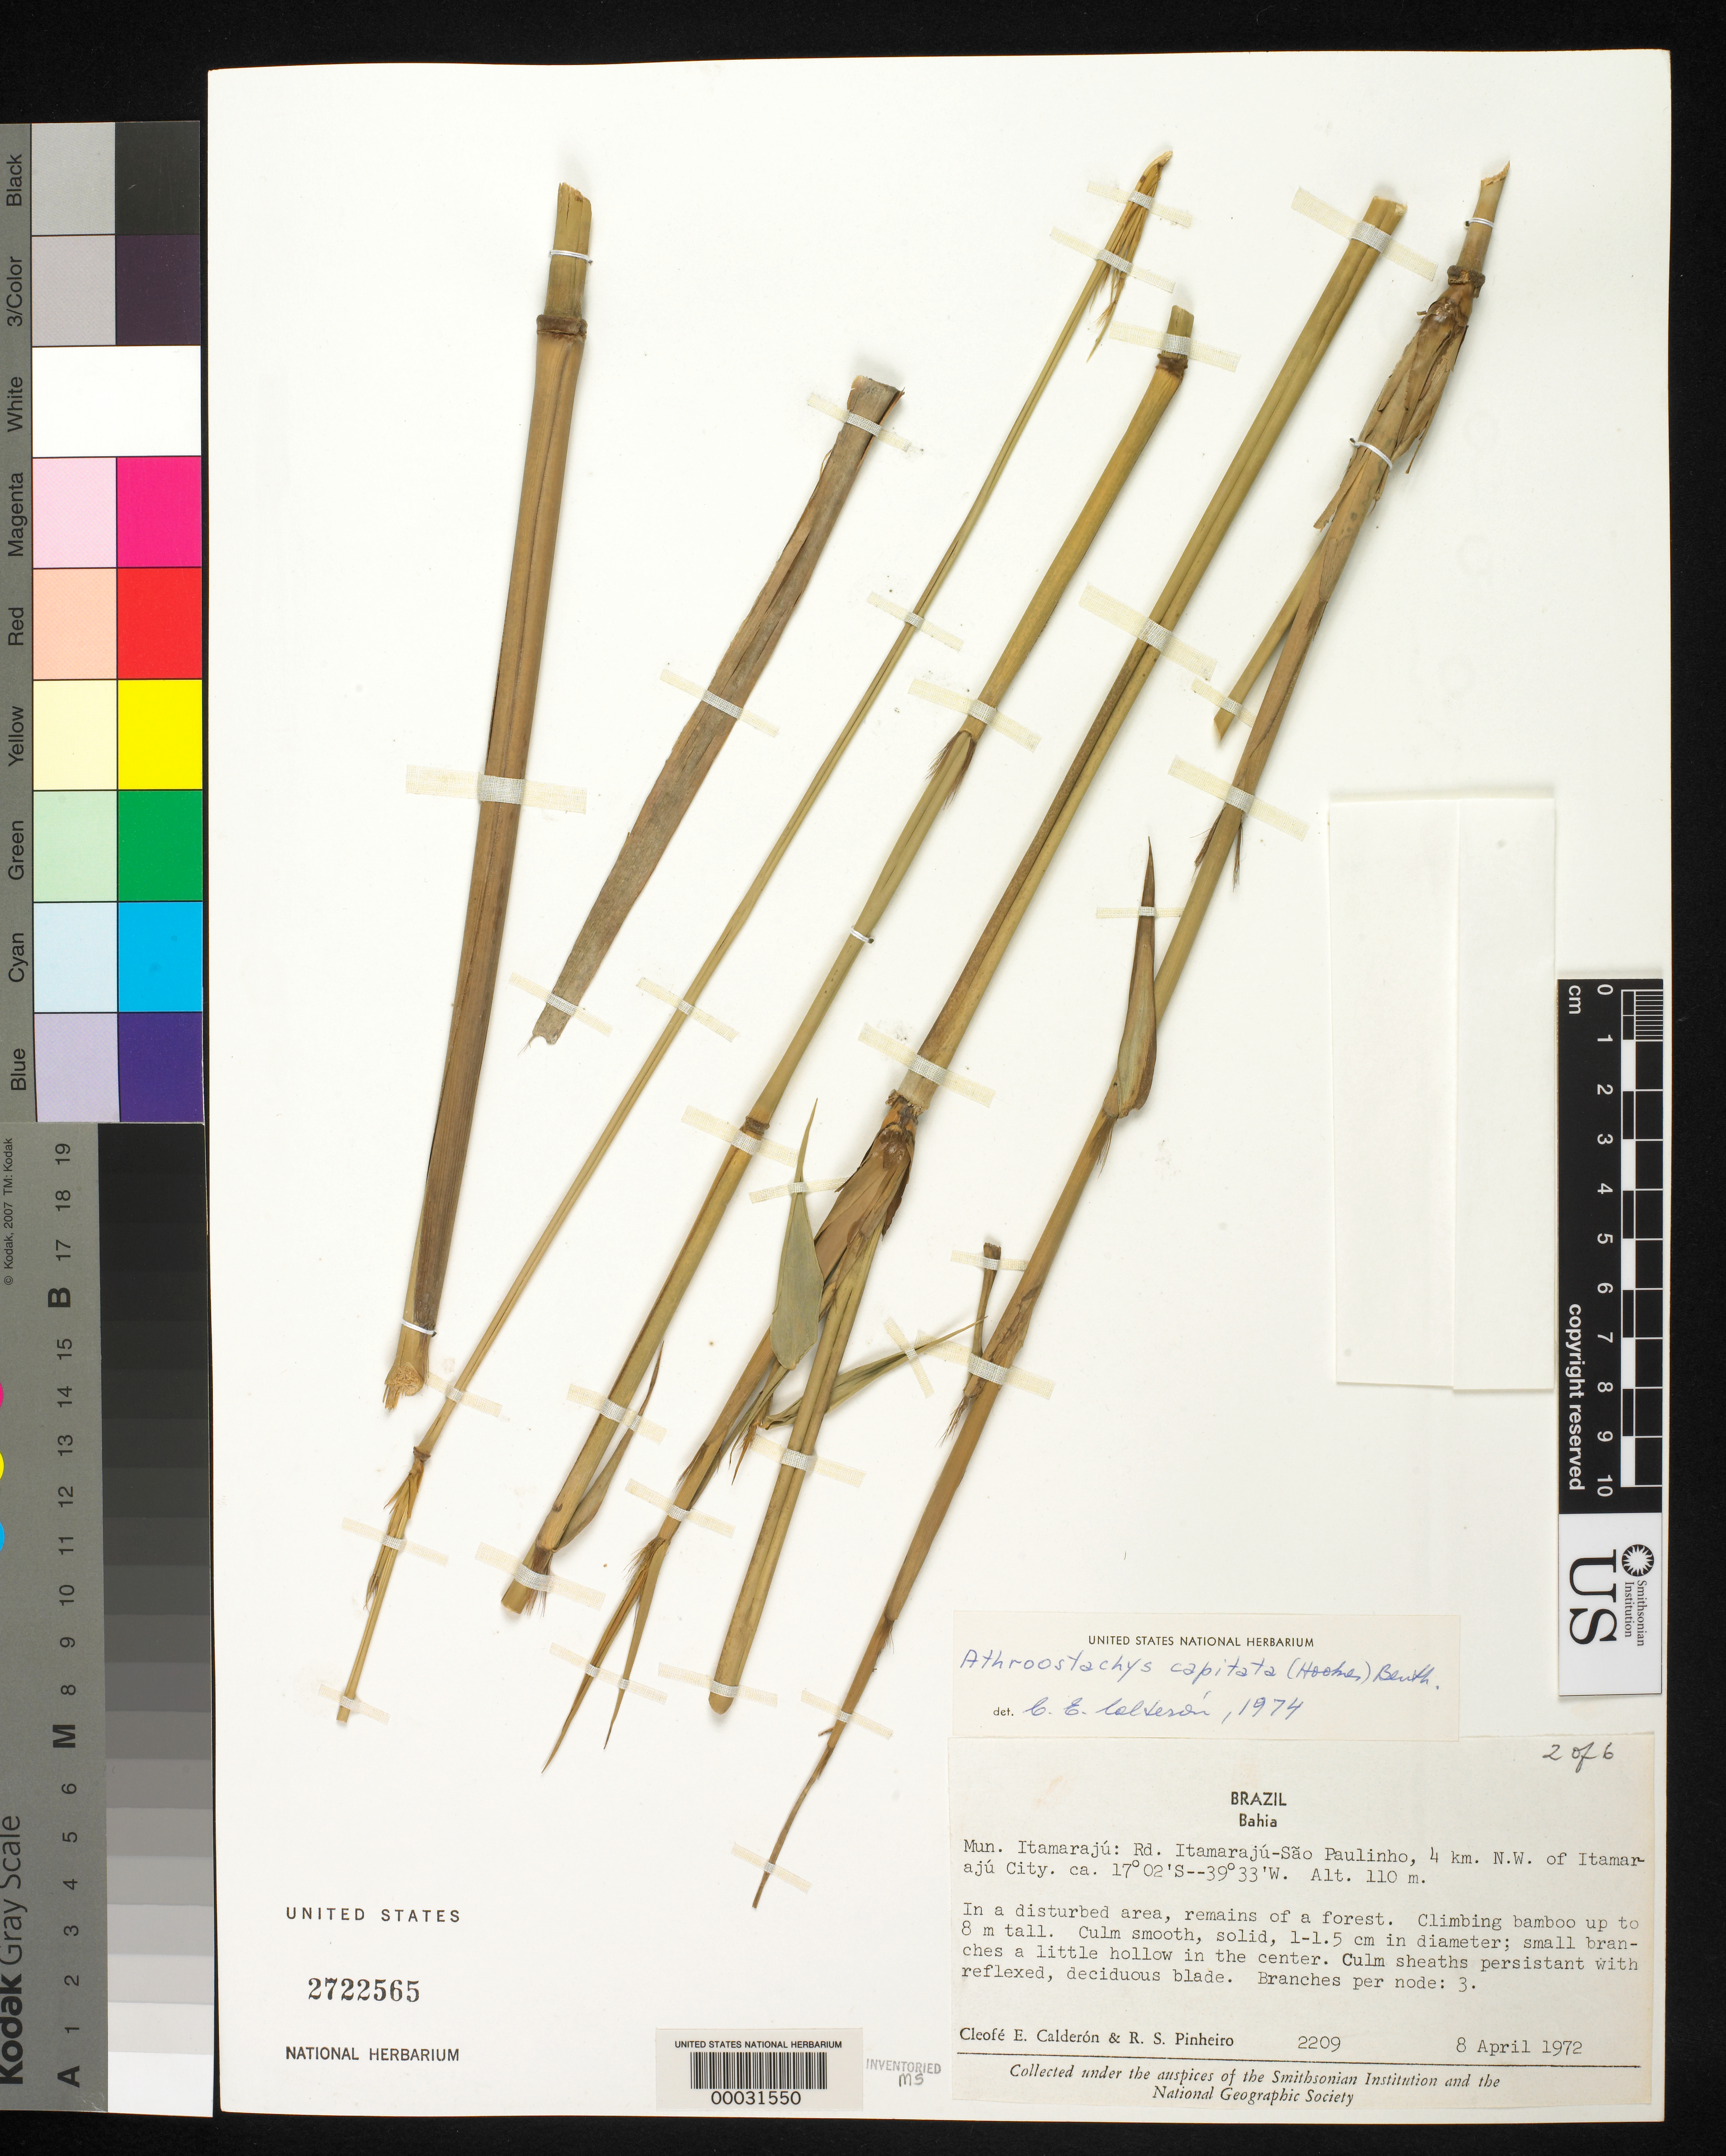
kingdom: Plantae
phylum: Tracheophyta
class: Liliopsida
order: Poales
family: Poaceae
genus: Athroostachys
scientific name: Athroostachys capitata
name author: (Hook.) Benth.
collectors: C. E. Calderón & R. S. Pinheiro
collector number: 2209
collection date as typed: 08 Apr 1972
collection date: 1972-04-08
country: Brazil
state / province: Bahia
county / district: Itamaraju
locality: Itamaraju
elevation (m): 120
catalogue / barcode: US 2722565